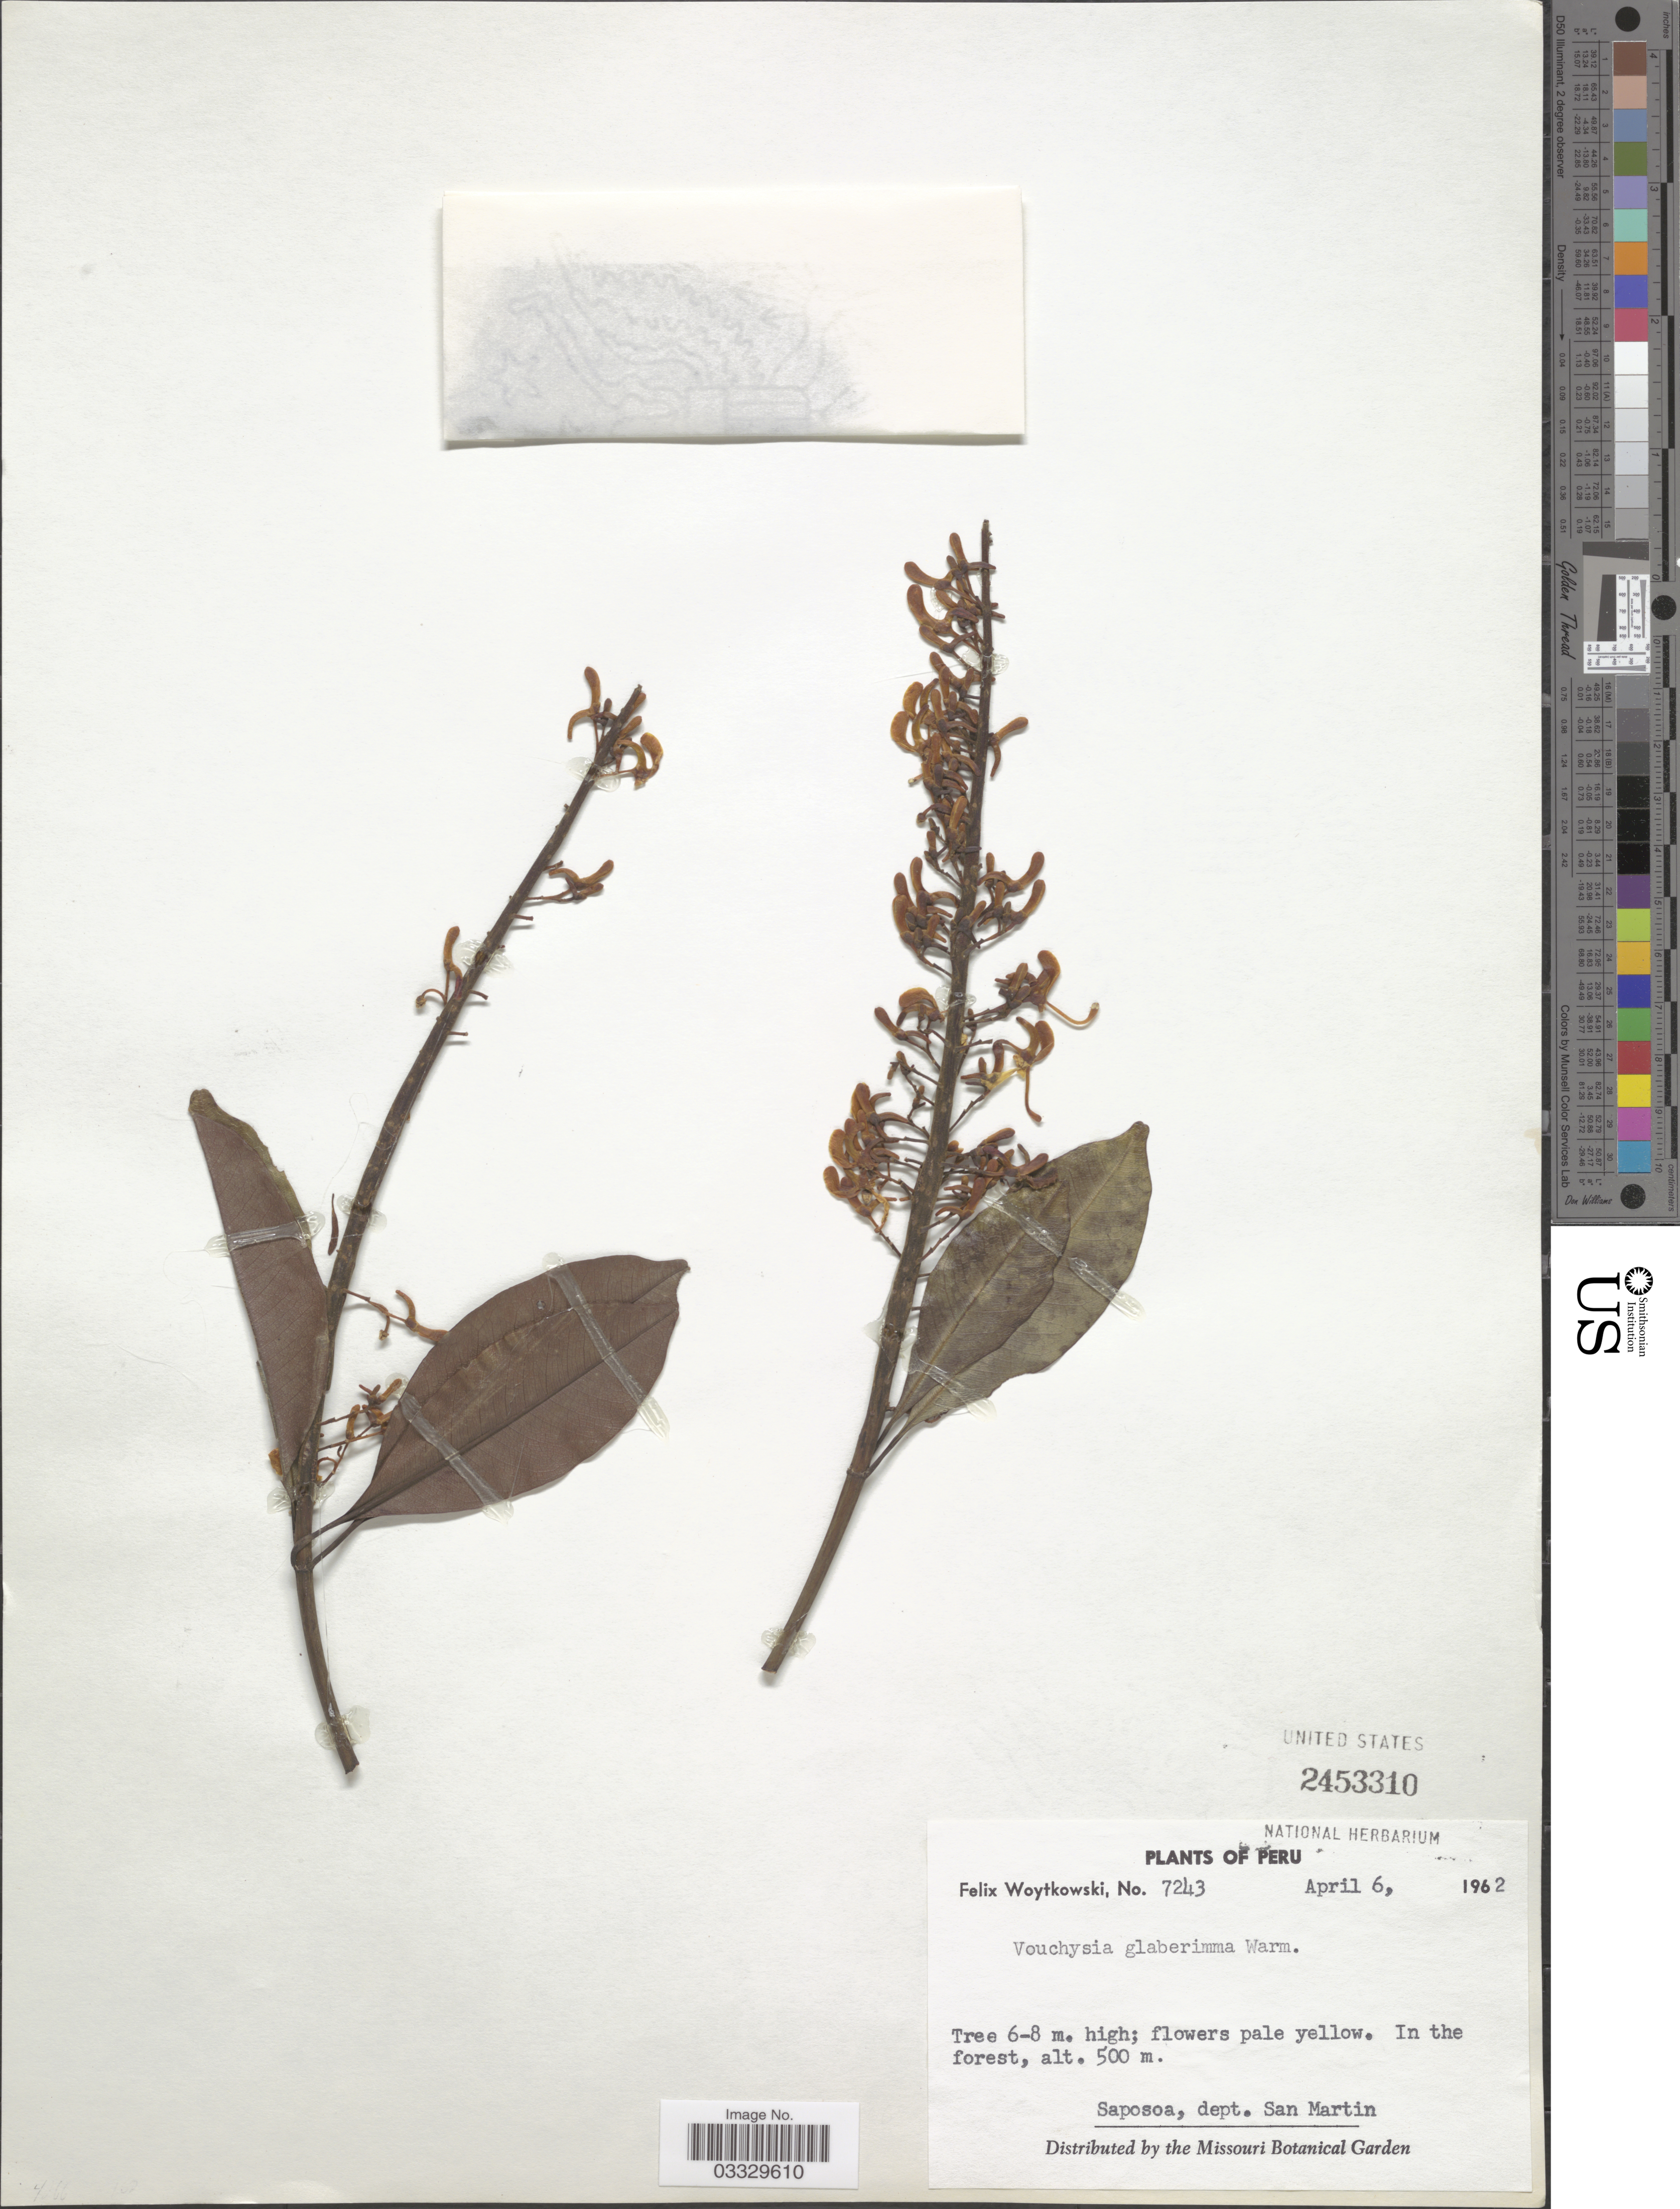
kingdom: Plantae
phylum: Tracheophyta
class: Magnoliopsida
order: Myrtales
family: Vochysiaceae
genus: Vochysia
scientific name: Vochysia glaberrima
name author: Warm.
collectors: F. Woytkowski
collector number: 7243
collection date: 1962-04-06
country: Peru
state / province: San Martín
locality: Saposoa, dept. San Martin.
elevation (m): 500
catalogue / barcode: US 2453310